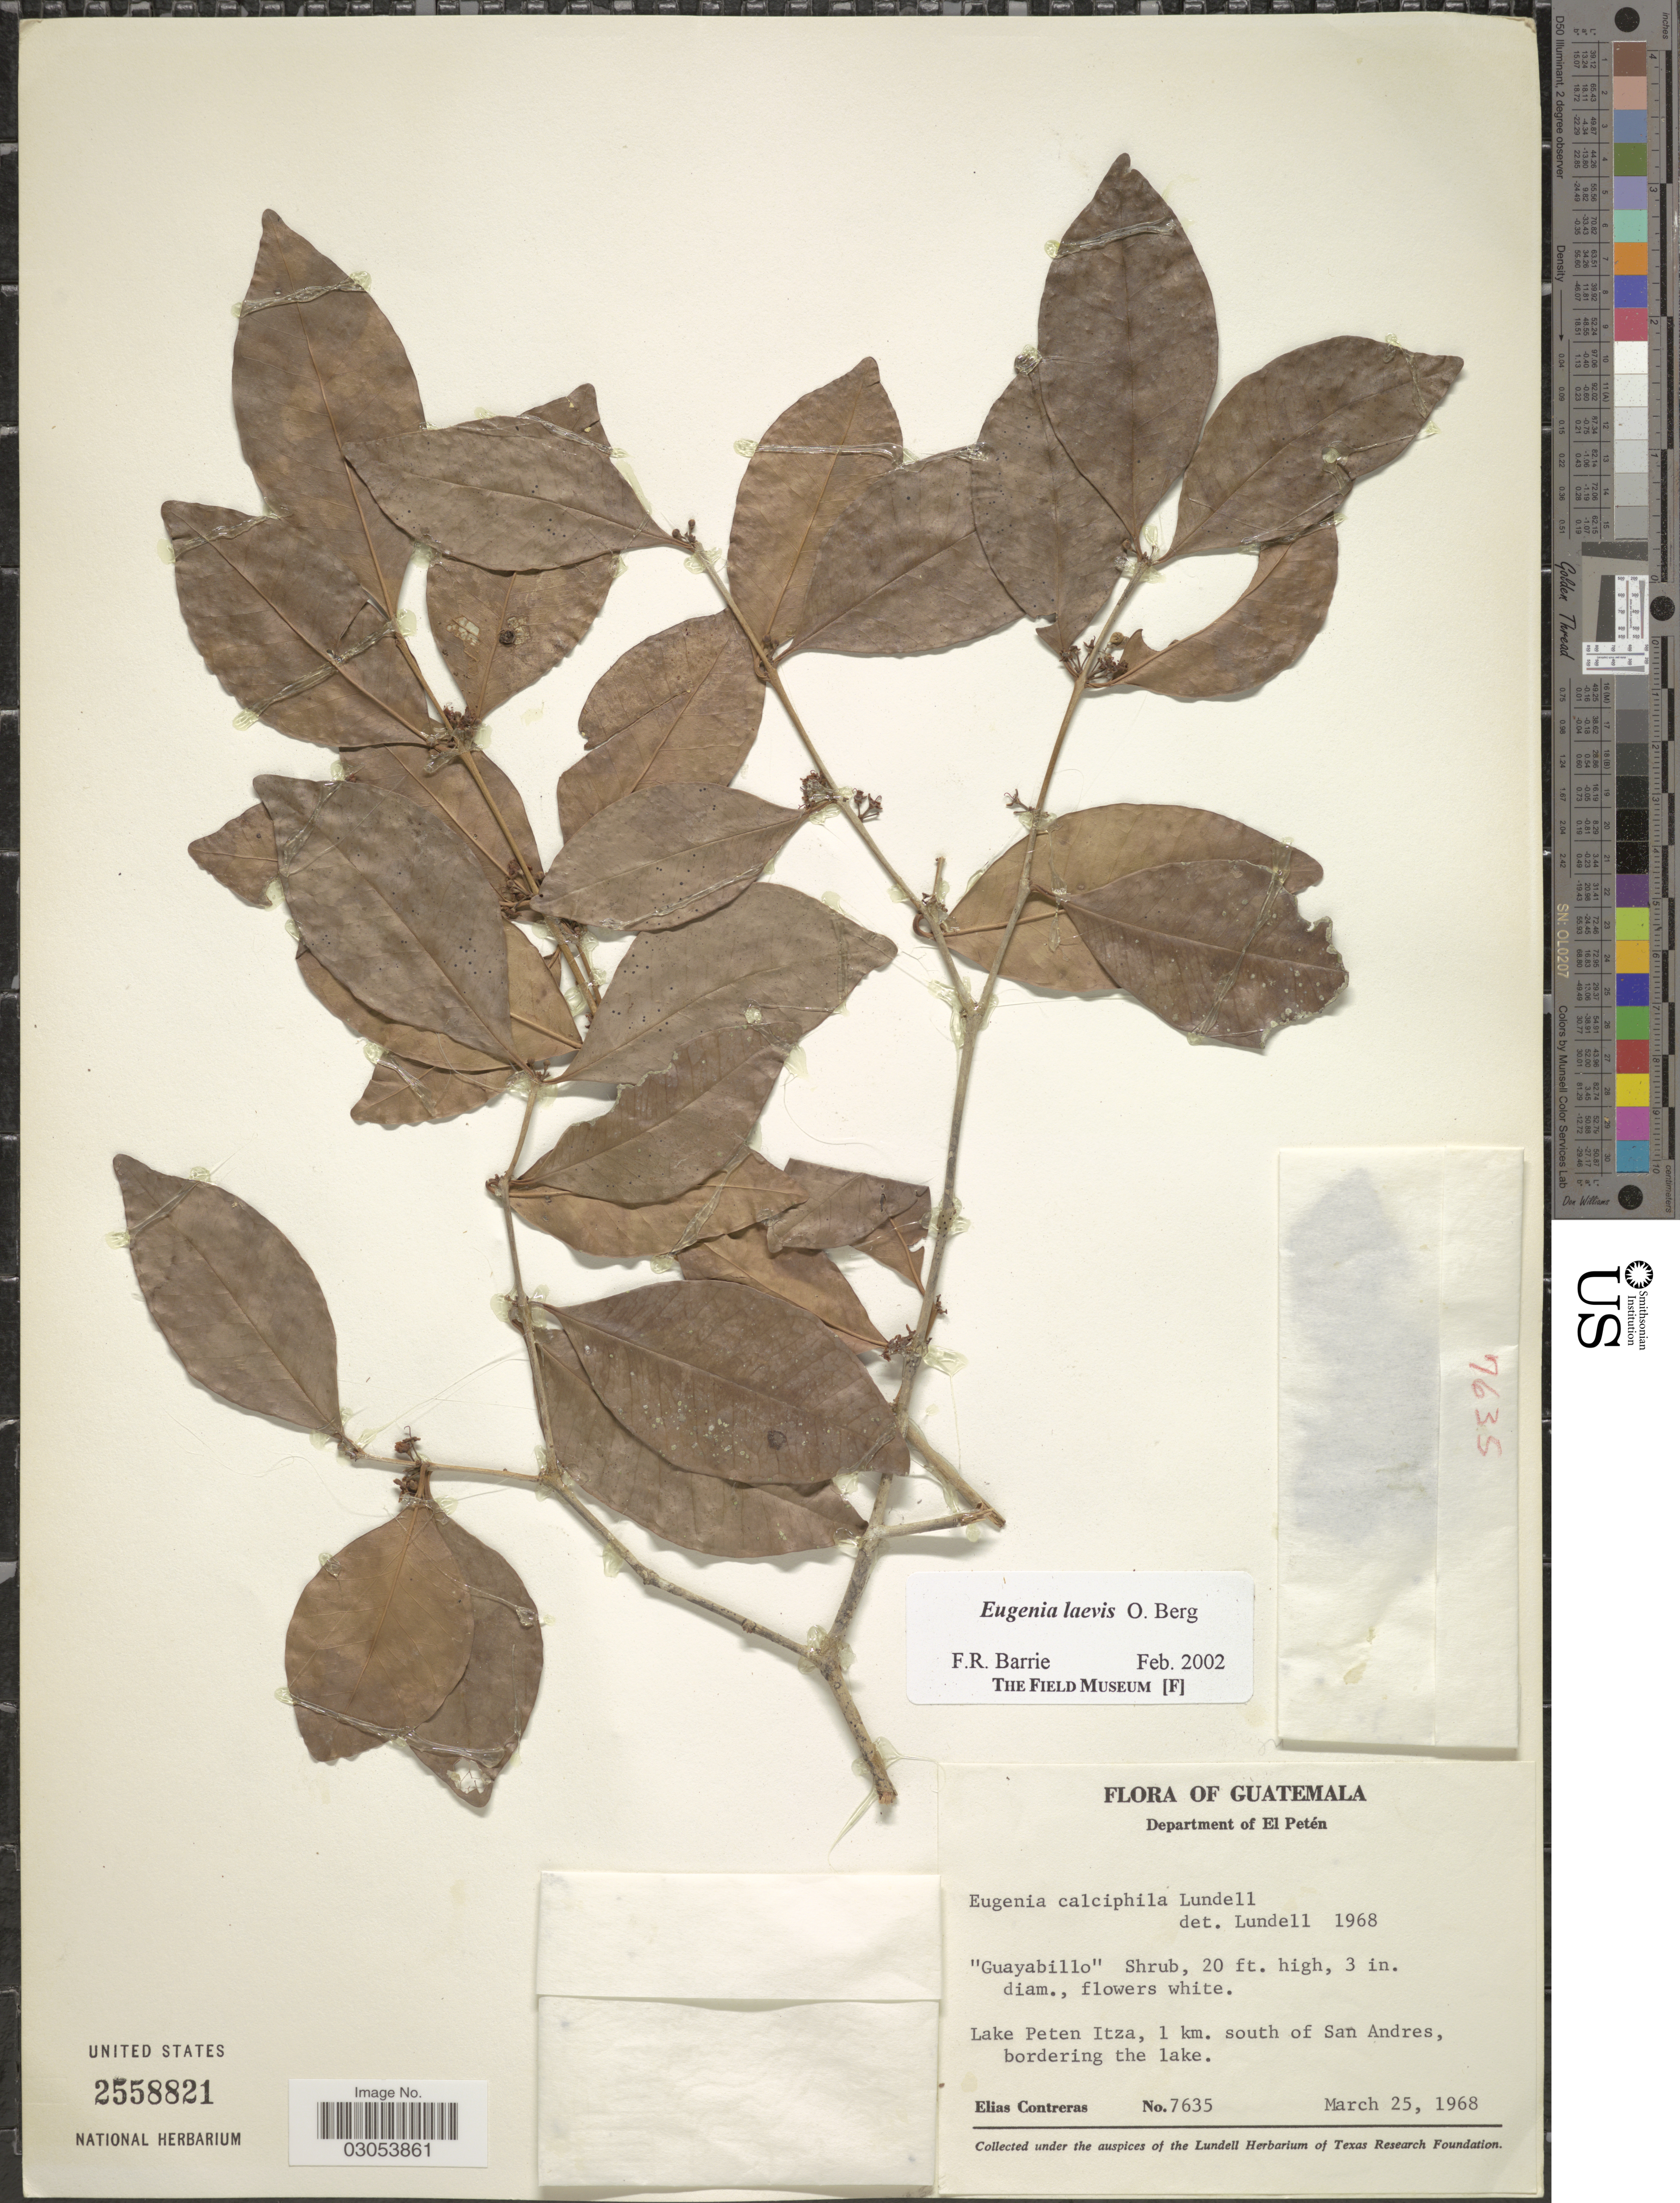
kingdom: Plantae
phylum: Tracheophyta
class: Magnoliopsida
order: Myrtales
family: Myrtaceae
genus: Eugenia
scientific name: Eugenia laevis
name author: O. Berg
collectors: E. Contreras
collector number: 7635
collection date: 1968-03-25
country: Guatemala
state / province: El Petén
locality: Department of El Petén. Lake Peten Itza, 1 km. south of San Andres, bordering the lake.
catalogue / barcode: US 2558821